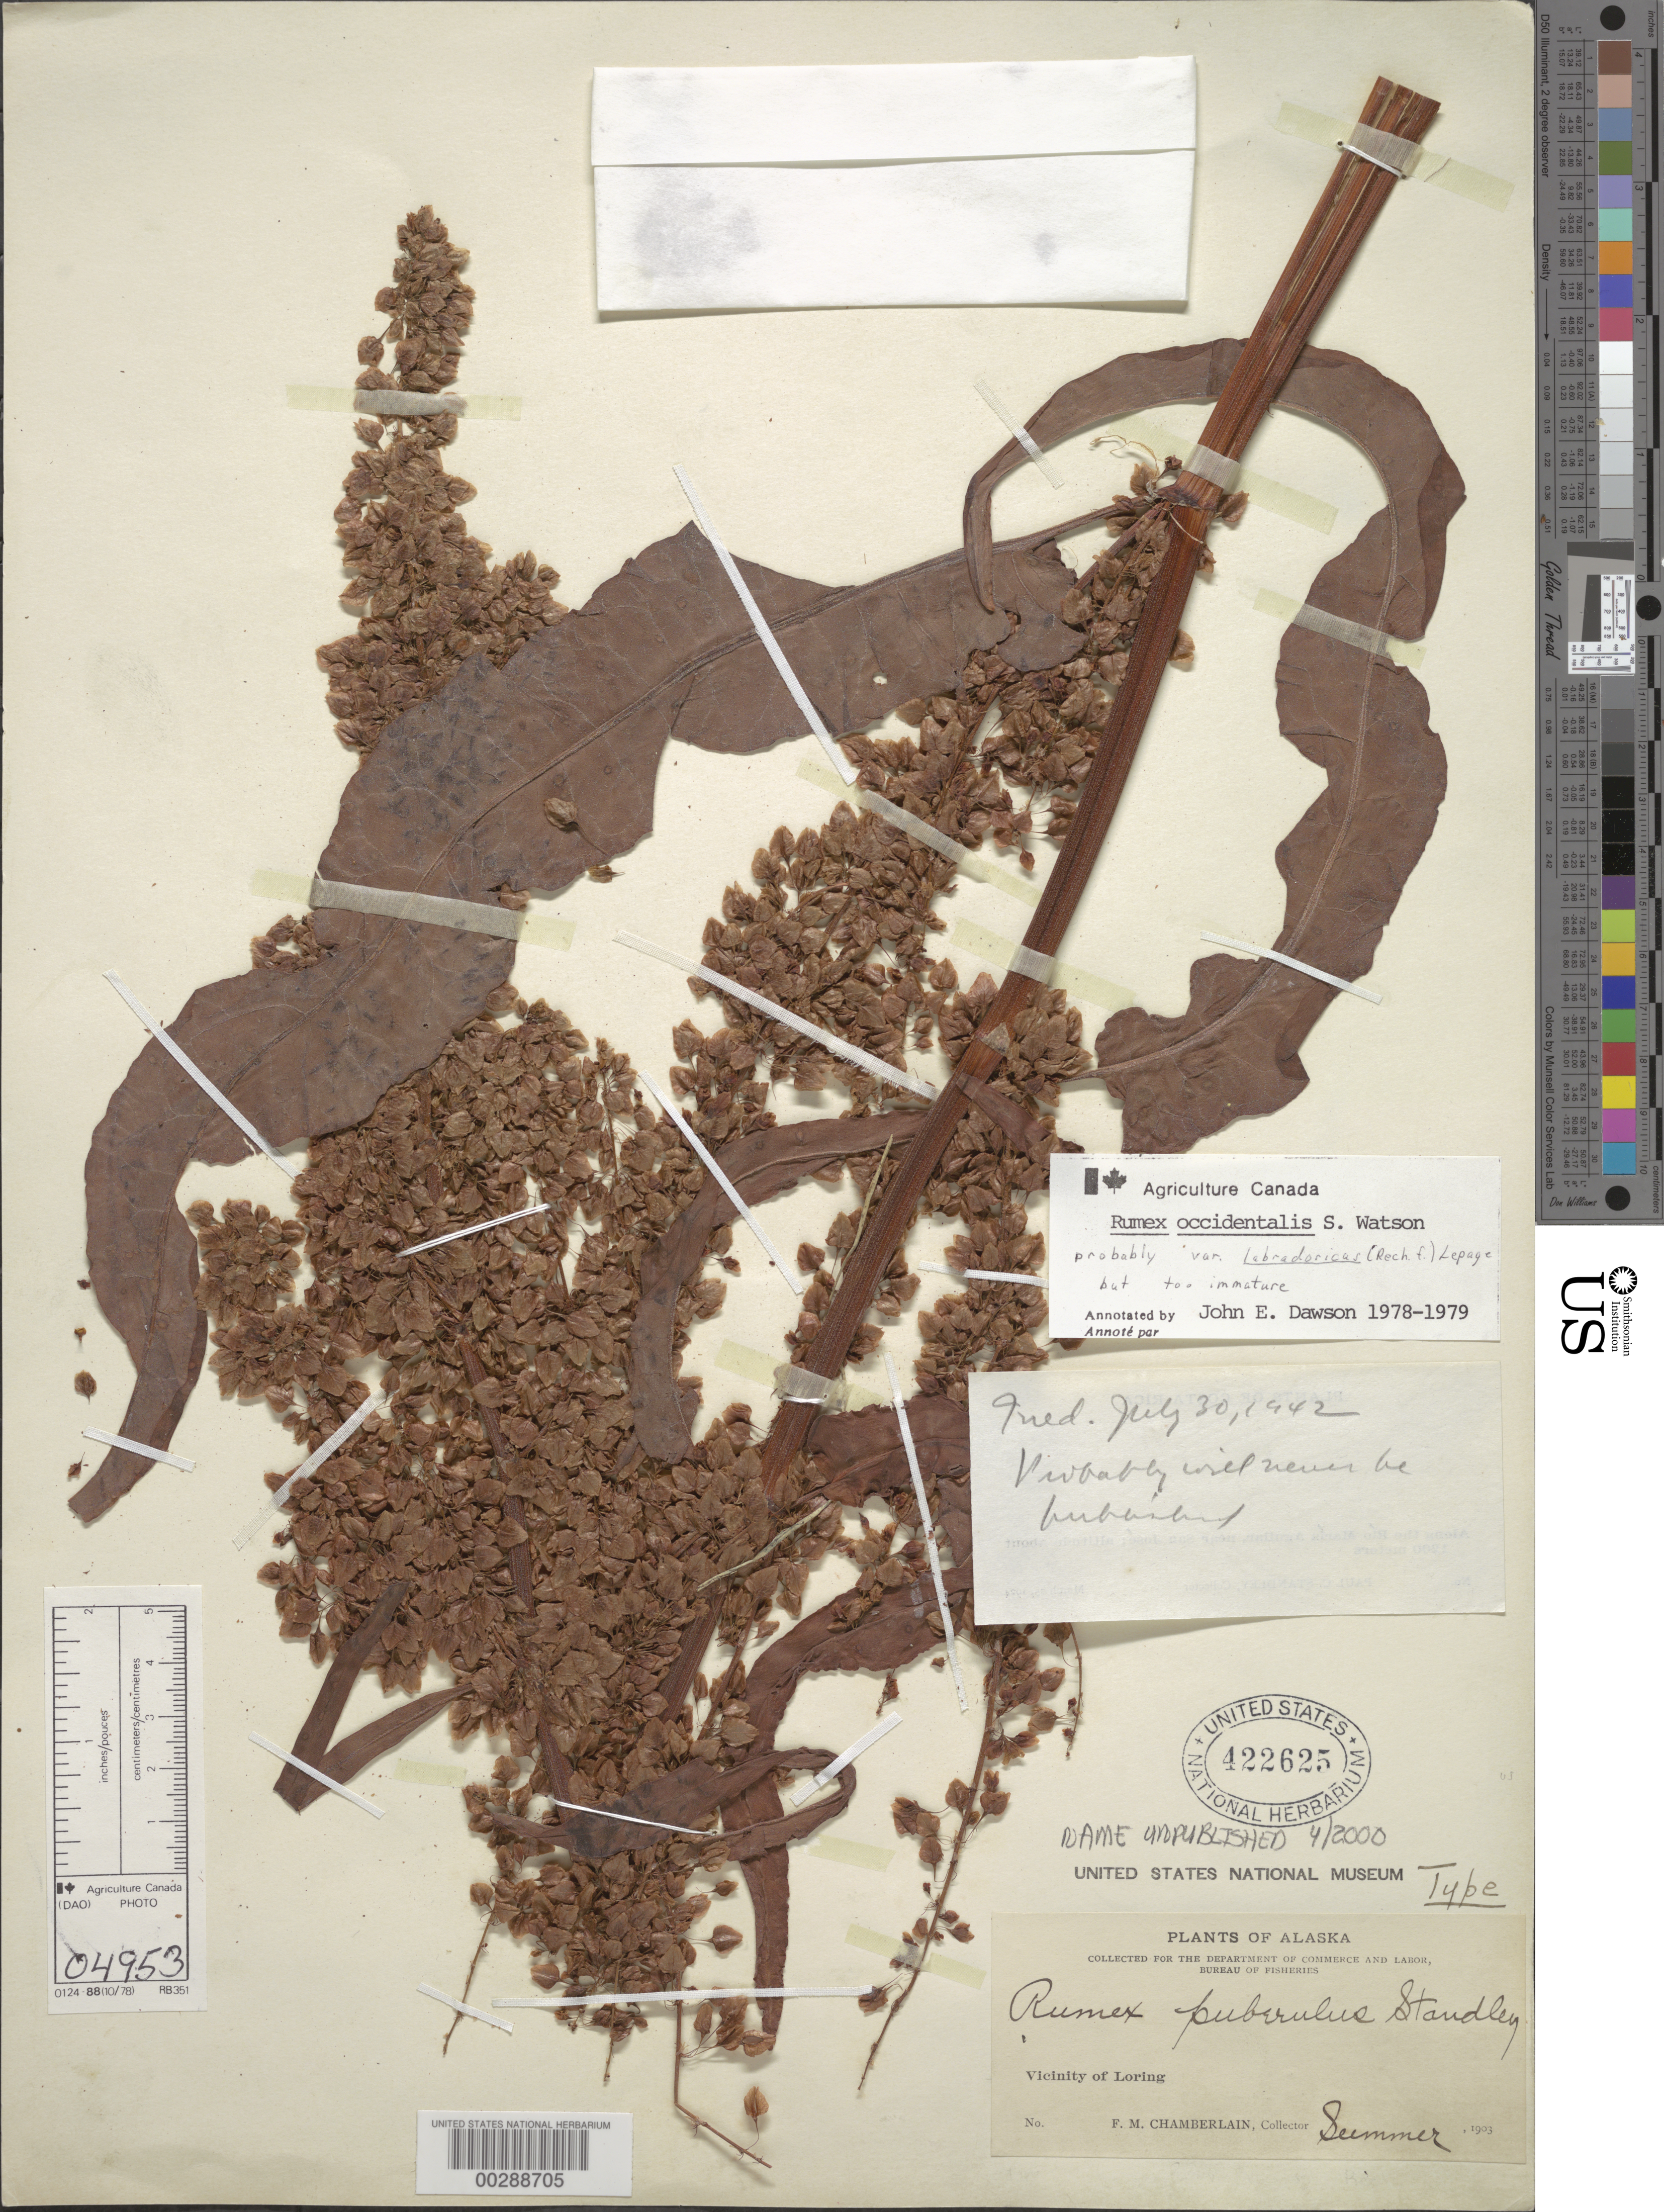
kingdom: Plantae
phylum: Tracheophyta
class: Magnoliopsida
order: Caryophyllales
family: Polygonaceae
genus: Rumex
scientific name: Rumex occidentalis var. occidentalis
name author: S. Watson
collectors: F. Chamberlain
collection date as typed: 22 -- 1903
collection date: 1903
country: United States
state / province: Alaska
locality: Vicinity of Loring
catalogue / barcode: US 422625